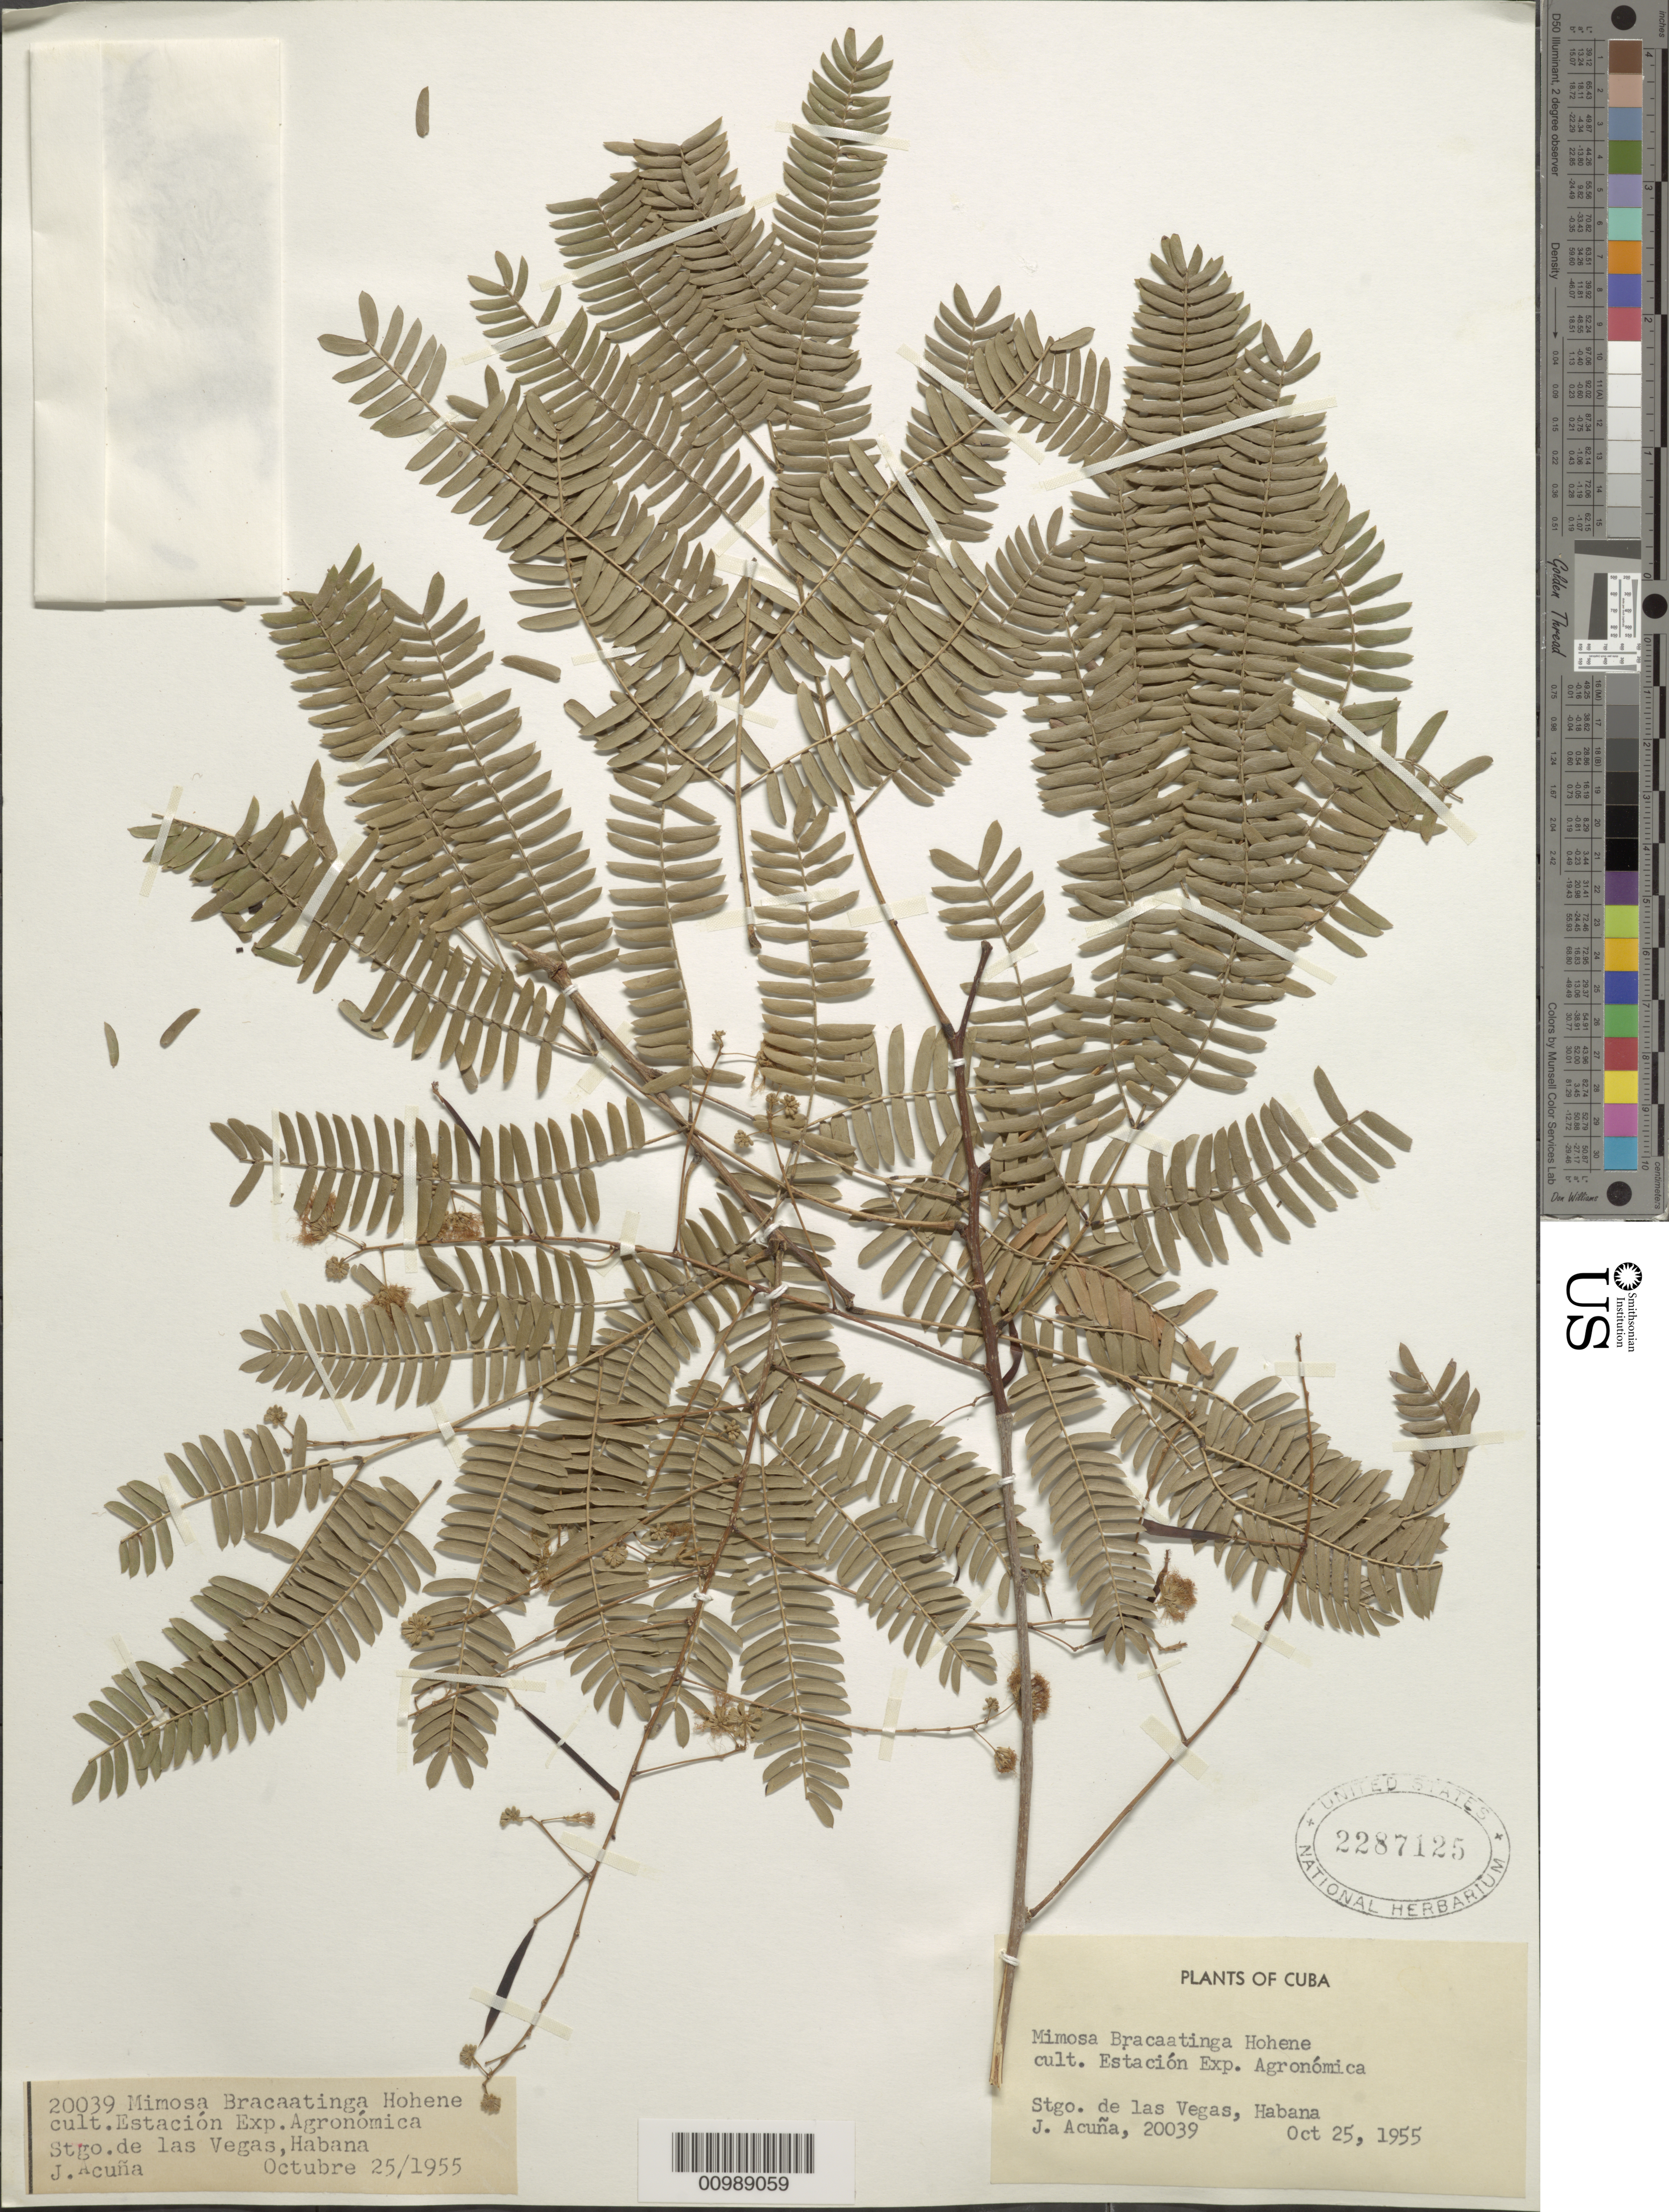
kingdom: Plantae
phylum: Tracheophyta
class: Magnoliopsida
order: Fabales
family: Fabaceae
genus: Mimosa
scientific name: Mimosa bracaatinga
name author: Hoehne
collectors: J. Acuña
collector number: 20039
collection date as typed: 25 Oct 1955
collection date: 1955-10-25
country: Cuba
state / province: La Habana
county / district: Municipio Boyeros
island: Cuba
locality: Santiago de las Vegas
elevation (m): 97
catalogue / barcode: US 2287125